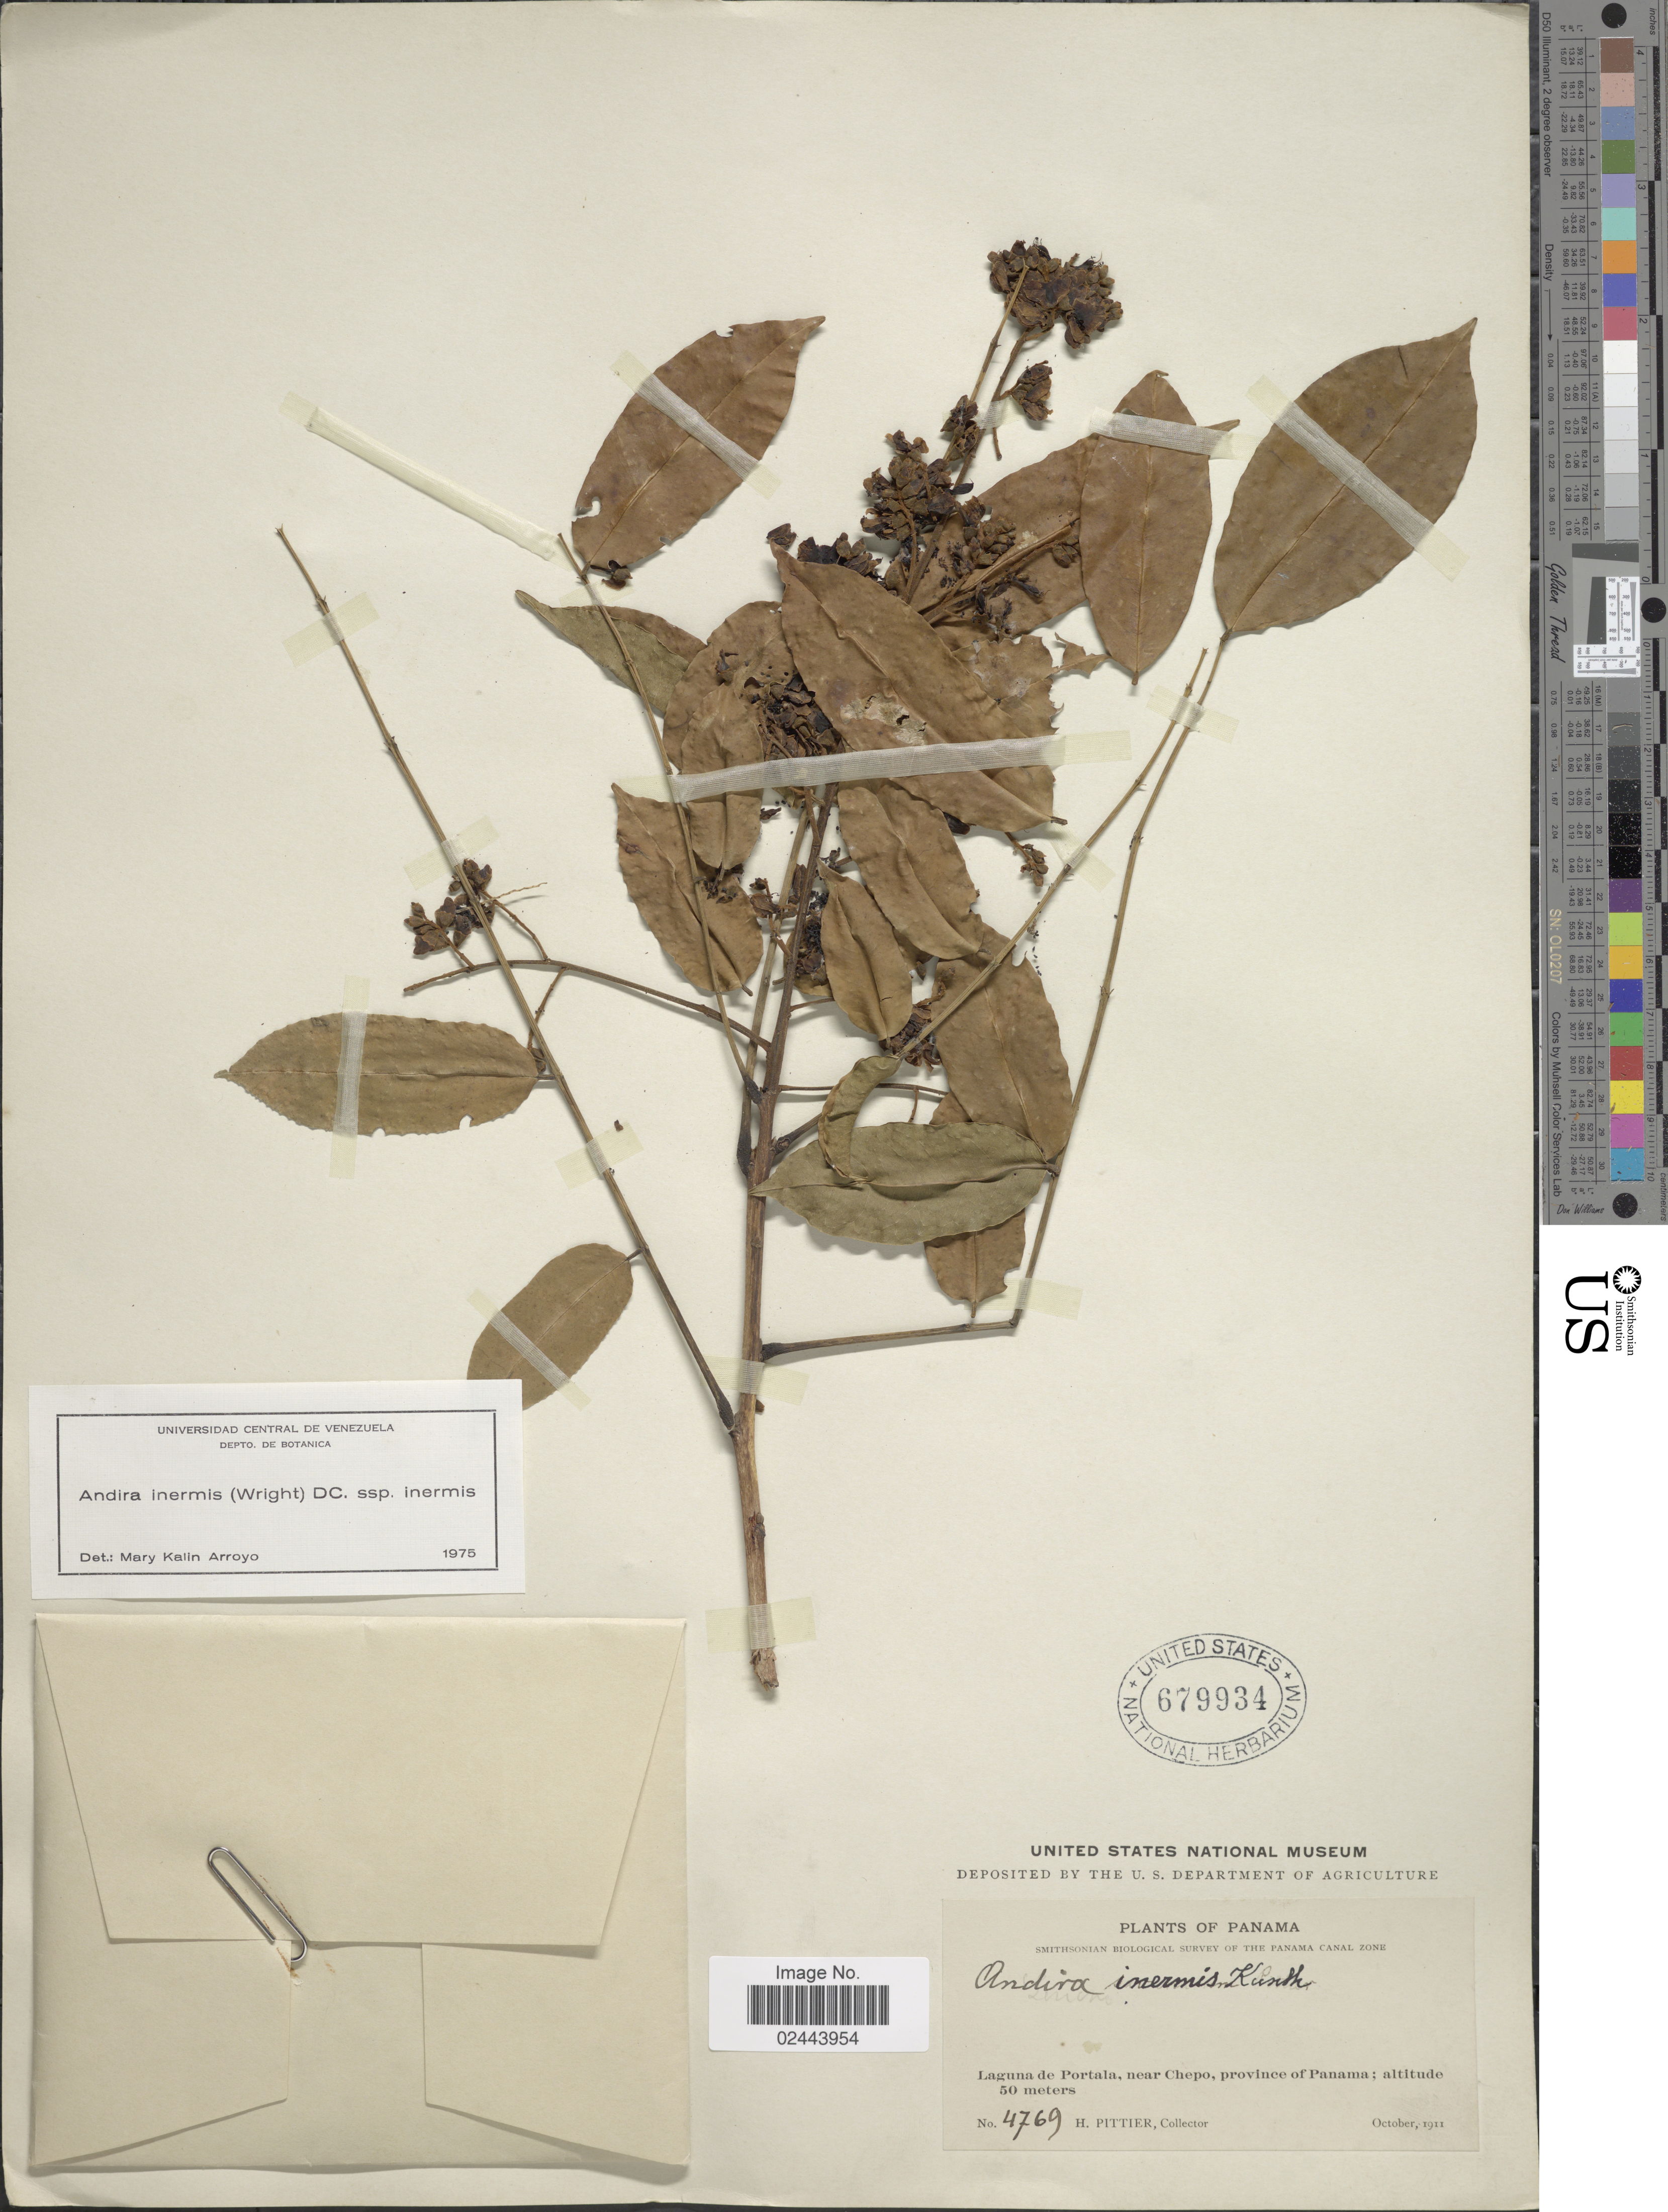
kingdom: Plantae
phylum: Tracheophyta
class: Magnoliopsida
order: Fabales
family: Fabaceae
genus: Andira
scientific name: Andira inermis subsp. inermis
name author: (W. Wright) Kunth ex DC.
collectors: H. F. Pittier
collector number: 4769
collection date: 1911-10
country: Panama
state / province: Panamá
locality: Laguna de Potala, near Chepo, province of Panama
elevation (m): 50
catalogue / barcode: US 679934